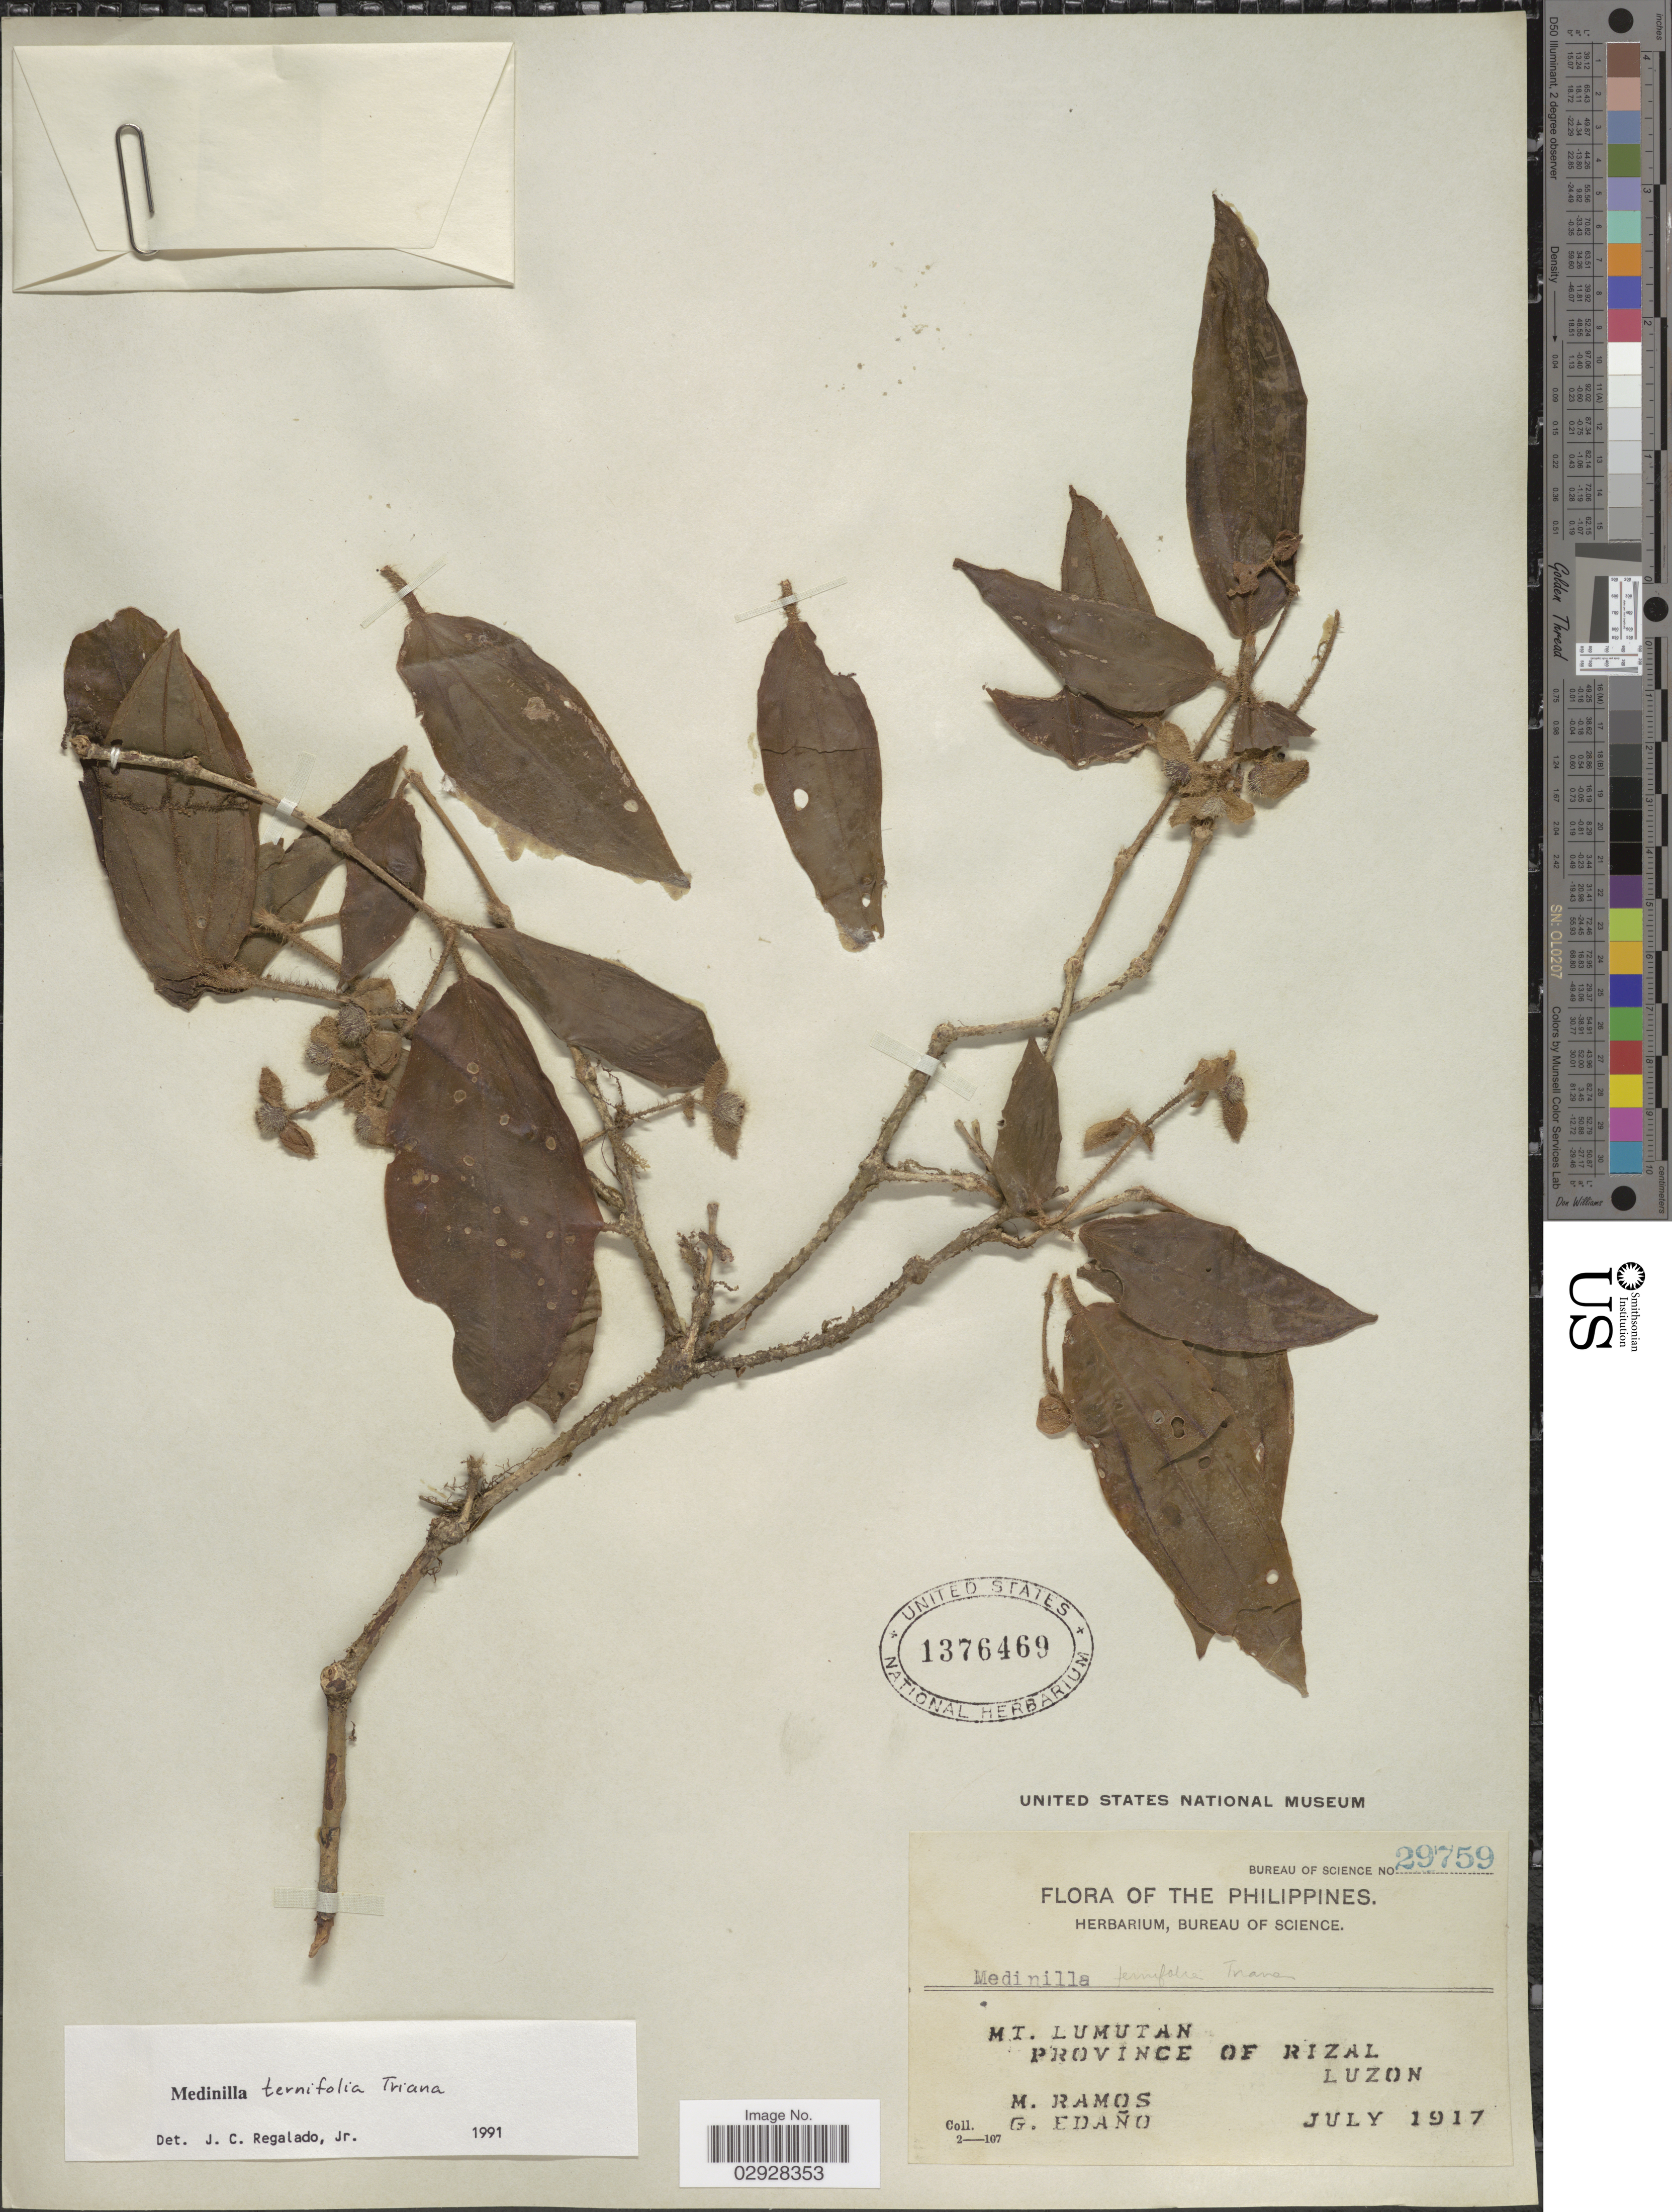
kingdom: Plantae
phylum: Tracheophyta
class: Magnoliopsida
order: Myrtales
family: Melastomataceae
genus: Medinilla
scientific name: Medinilla ternifolia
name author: Triana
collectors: M. Ramos & G. Edaño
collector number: Bureau of Science 29759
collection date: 1917-07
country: Philippines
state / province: Calabarzon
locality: Mt. Lumutan, Province of Rizal, Luzon.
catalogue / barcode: US 1376469